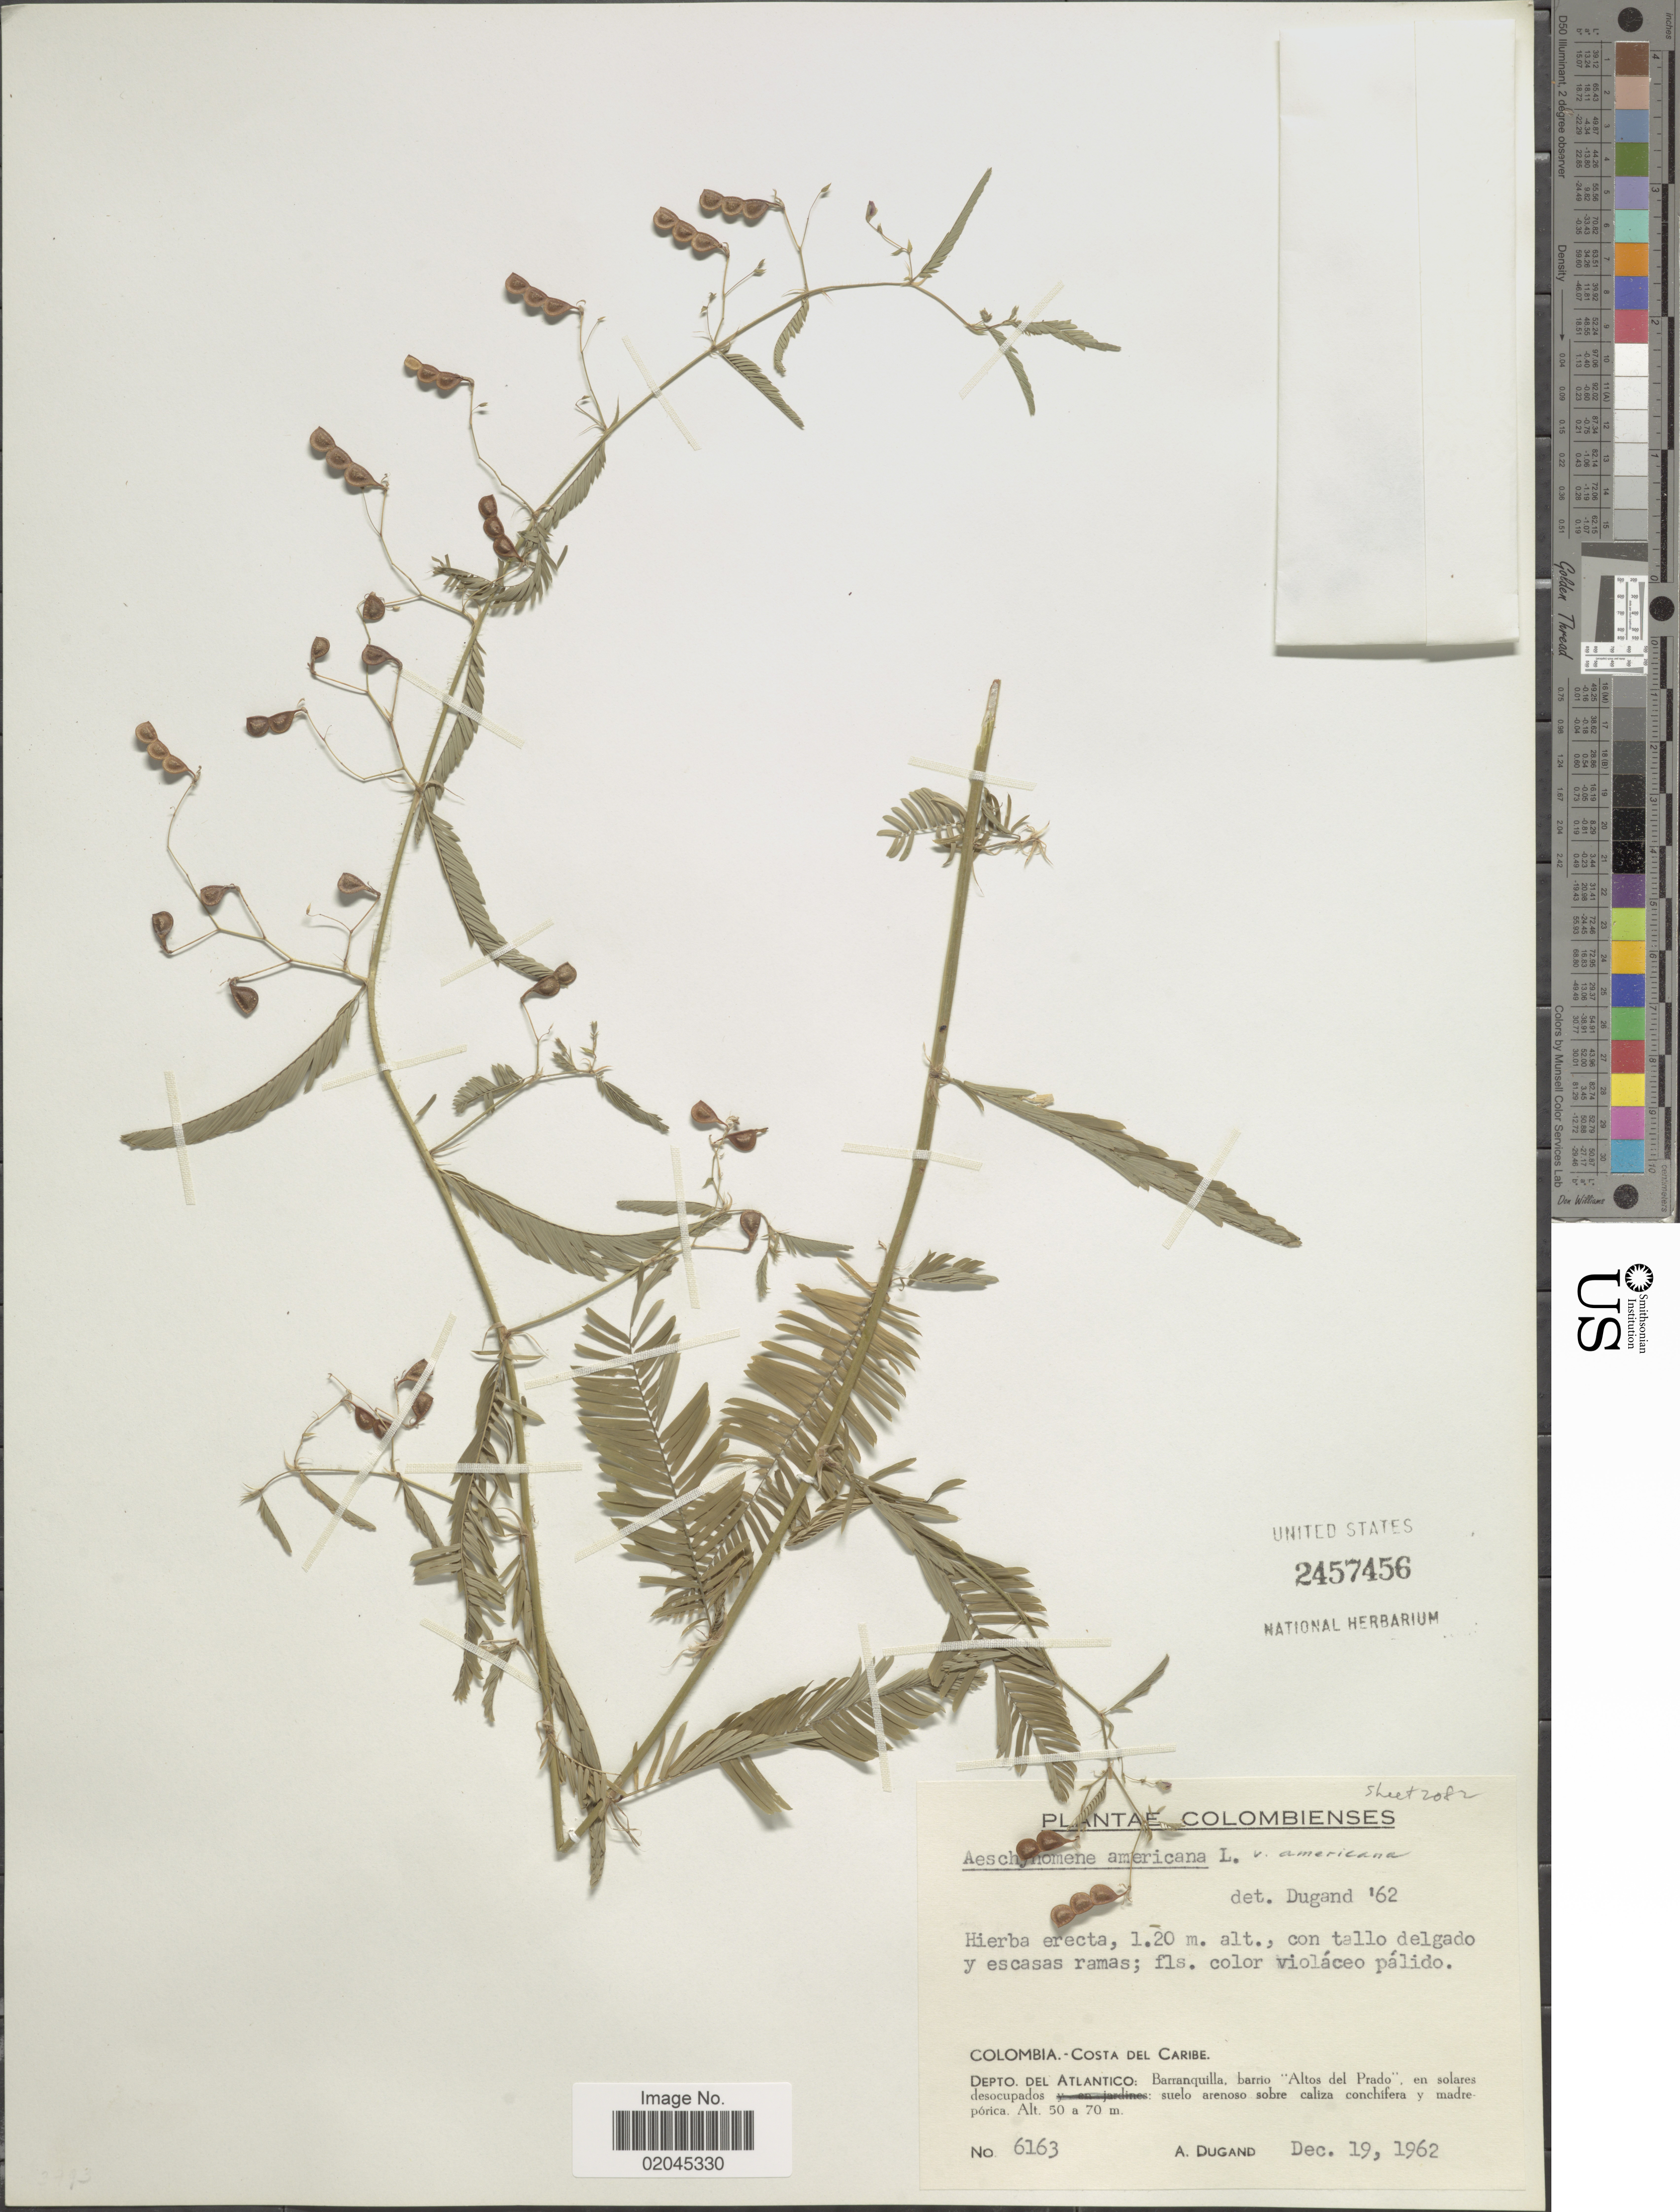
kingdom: Plantae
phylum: Tracheophyta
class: Magnoliopsida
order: Fabales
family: Fabaceae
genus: Aeschynomene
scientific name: Aeschynomene americana var. americana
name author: L.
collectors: A. Dugand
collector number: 6163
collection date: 1962-12-19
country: Colombia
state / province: Atlántico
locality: Colombia, Costa del Caribe, Depto. Del Atlantico: Barranquilla, barrio, Altos del Prado, en solares desocupados y en jardines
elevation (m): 50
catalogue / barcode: US 2457456